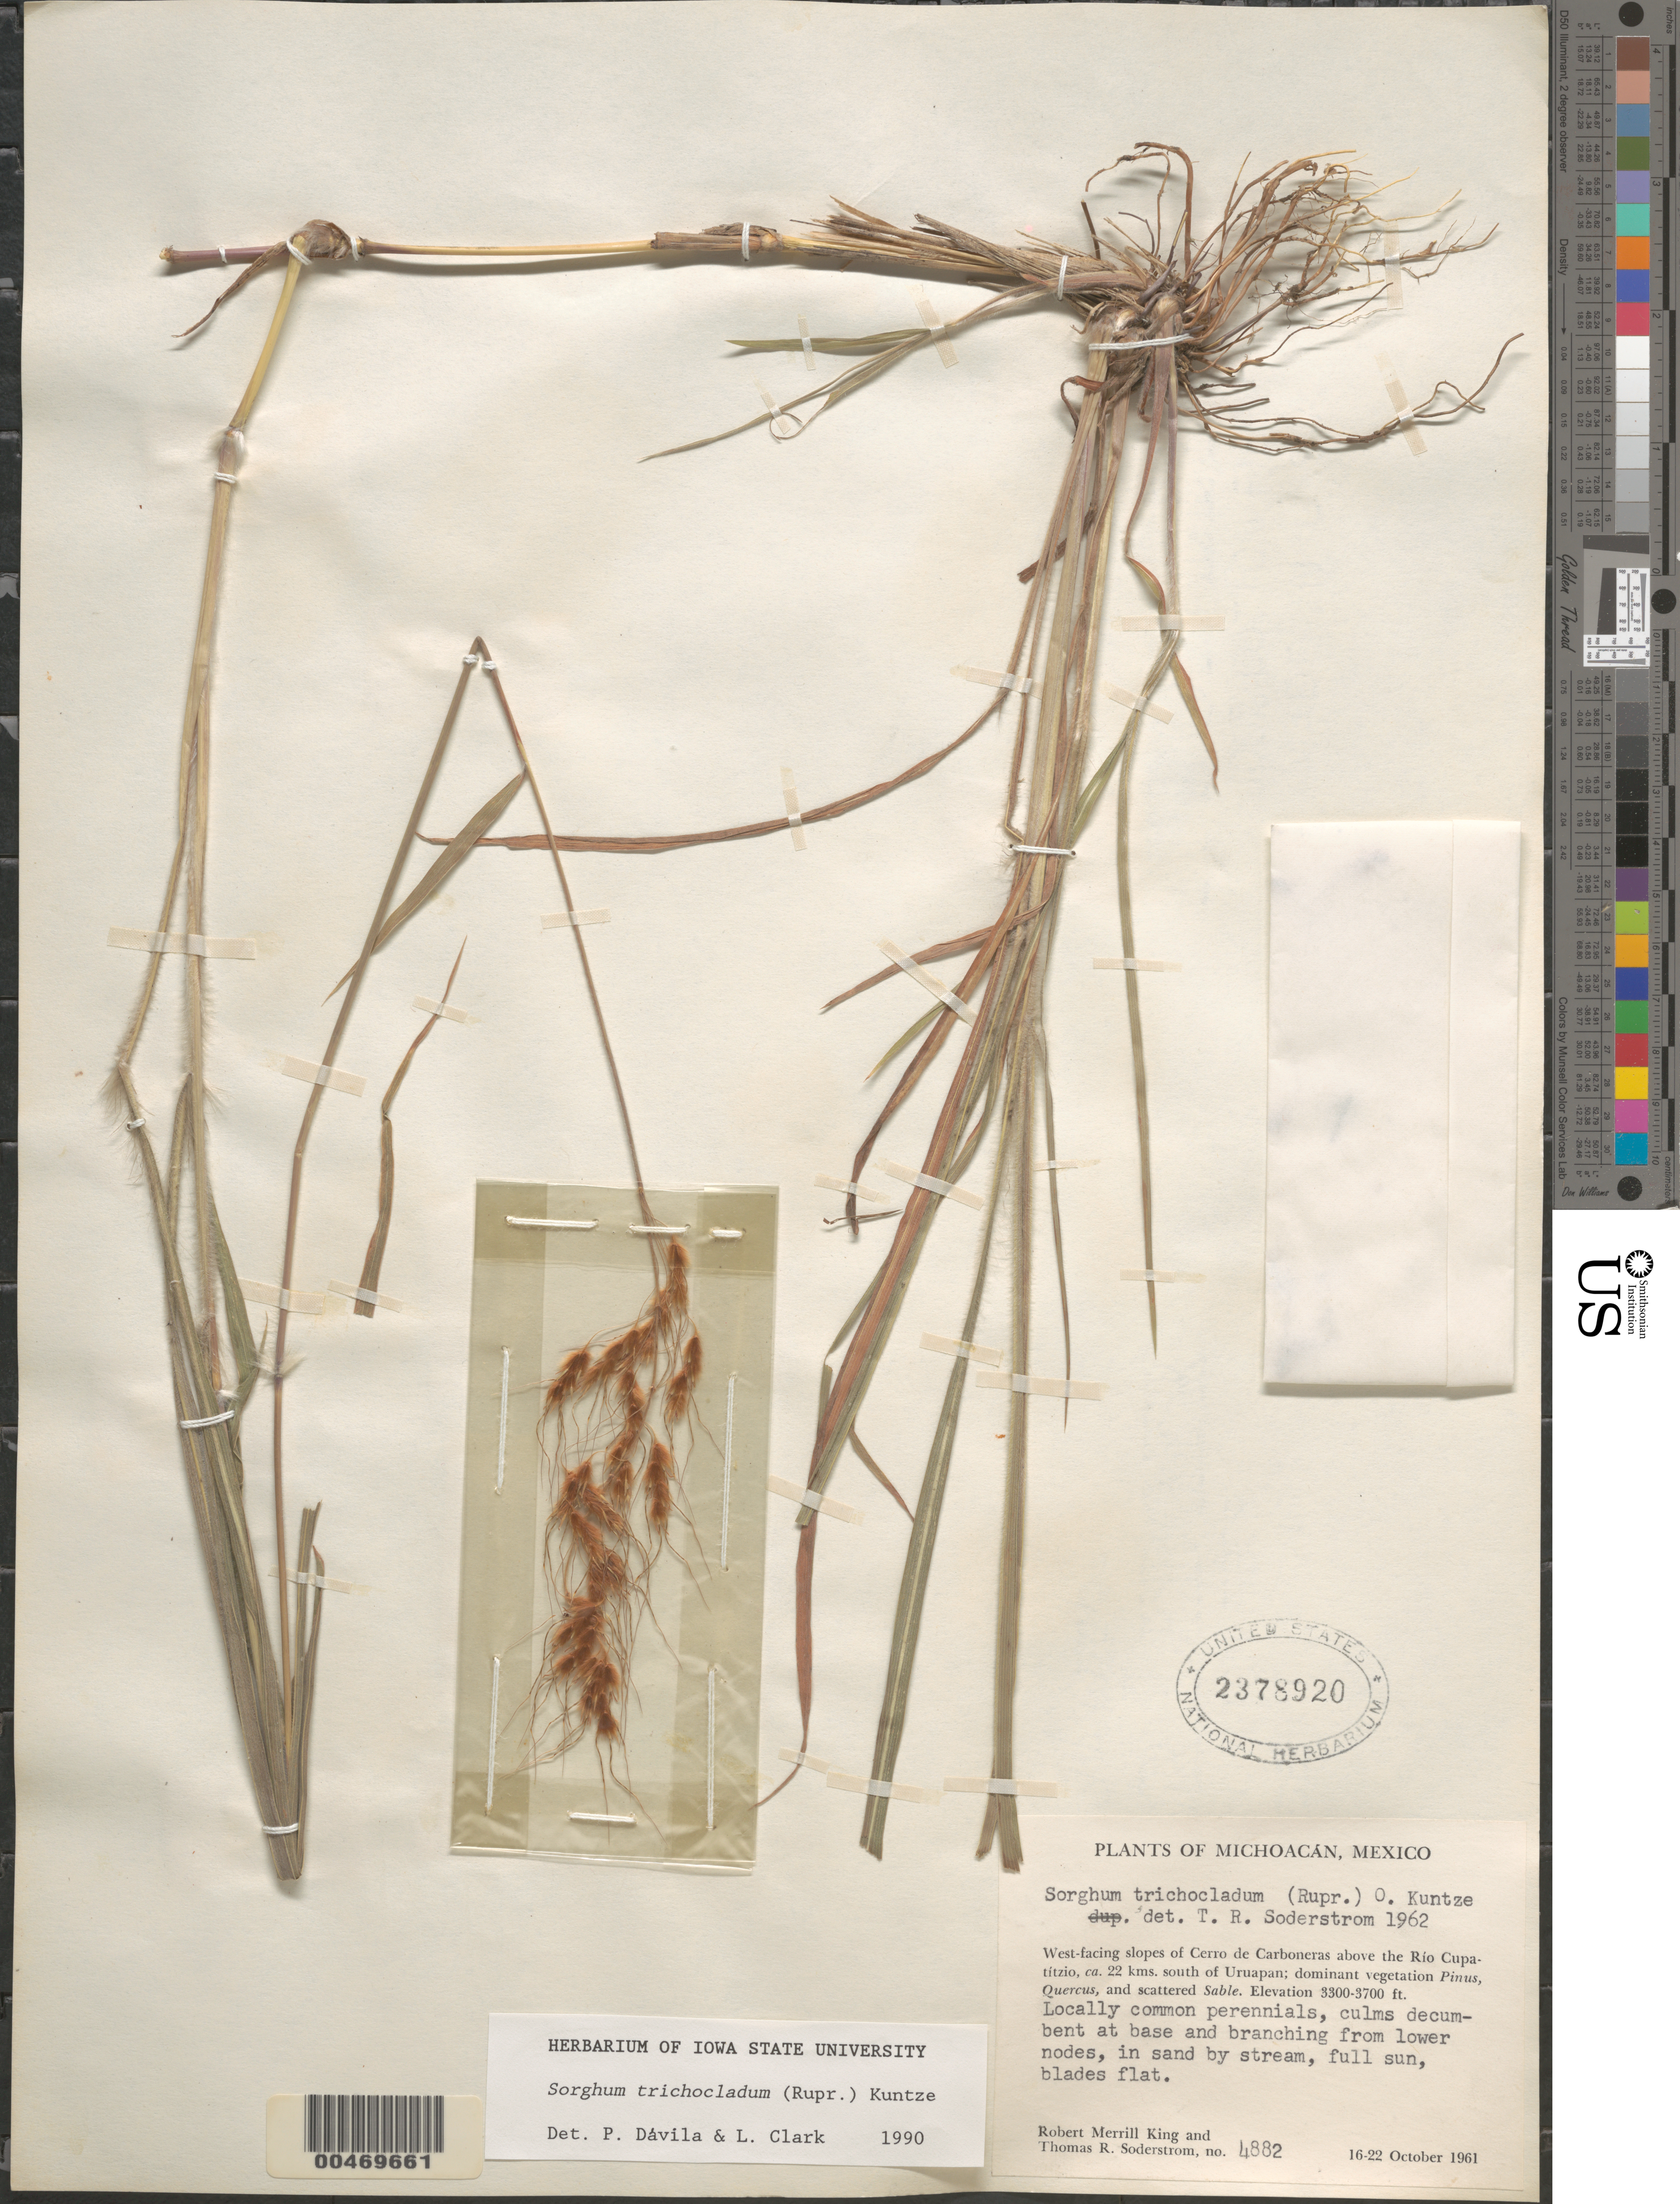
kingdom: Plantae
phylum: Tracheophyta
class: Liliopsida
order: Poales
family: Poaceae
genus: Sorghum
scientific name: Sorghum trichocladum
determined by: Dávila, P. D.; Clark, L. G.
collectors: R. M. King & T. R. Soderstrom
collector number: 4882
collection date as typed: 16 Oct 1961 to 22 Oct 1961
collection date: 1961-10-16/1961-10-22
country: Mexico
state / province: Michoacán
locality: W slopes of Cerro de Carboneras above the Río Cupatítzio, ca 22 km S of Uruapan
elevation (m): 1006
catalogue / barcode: US 2378920